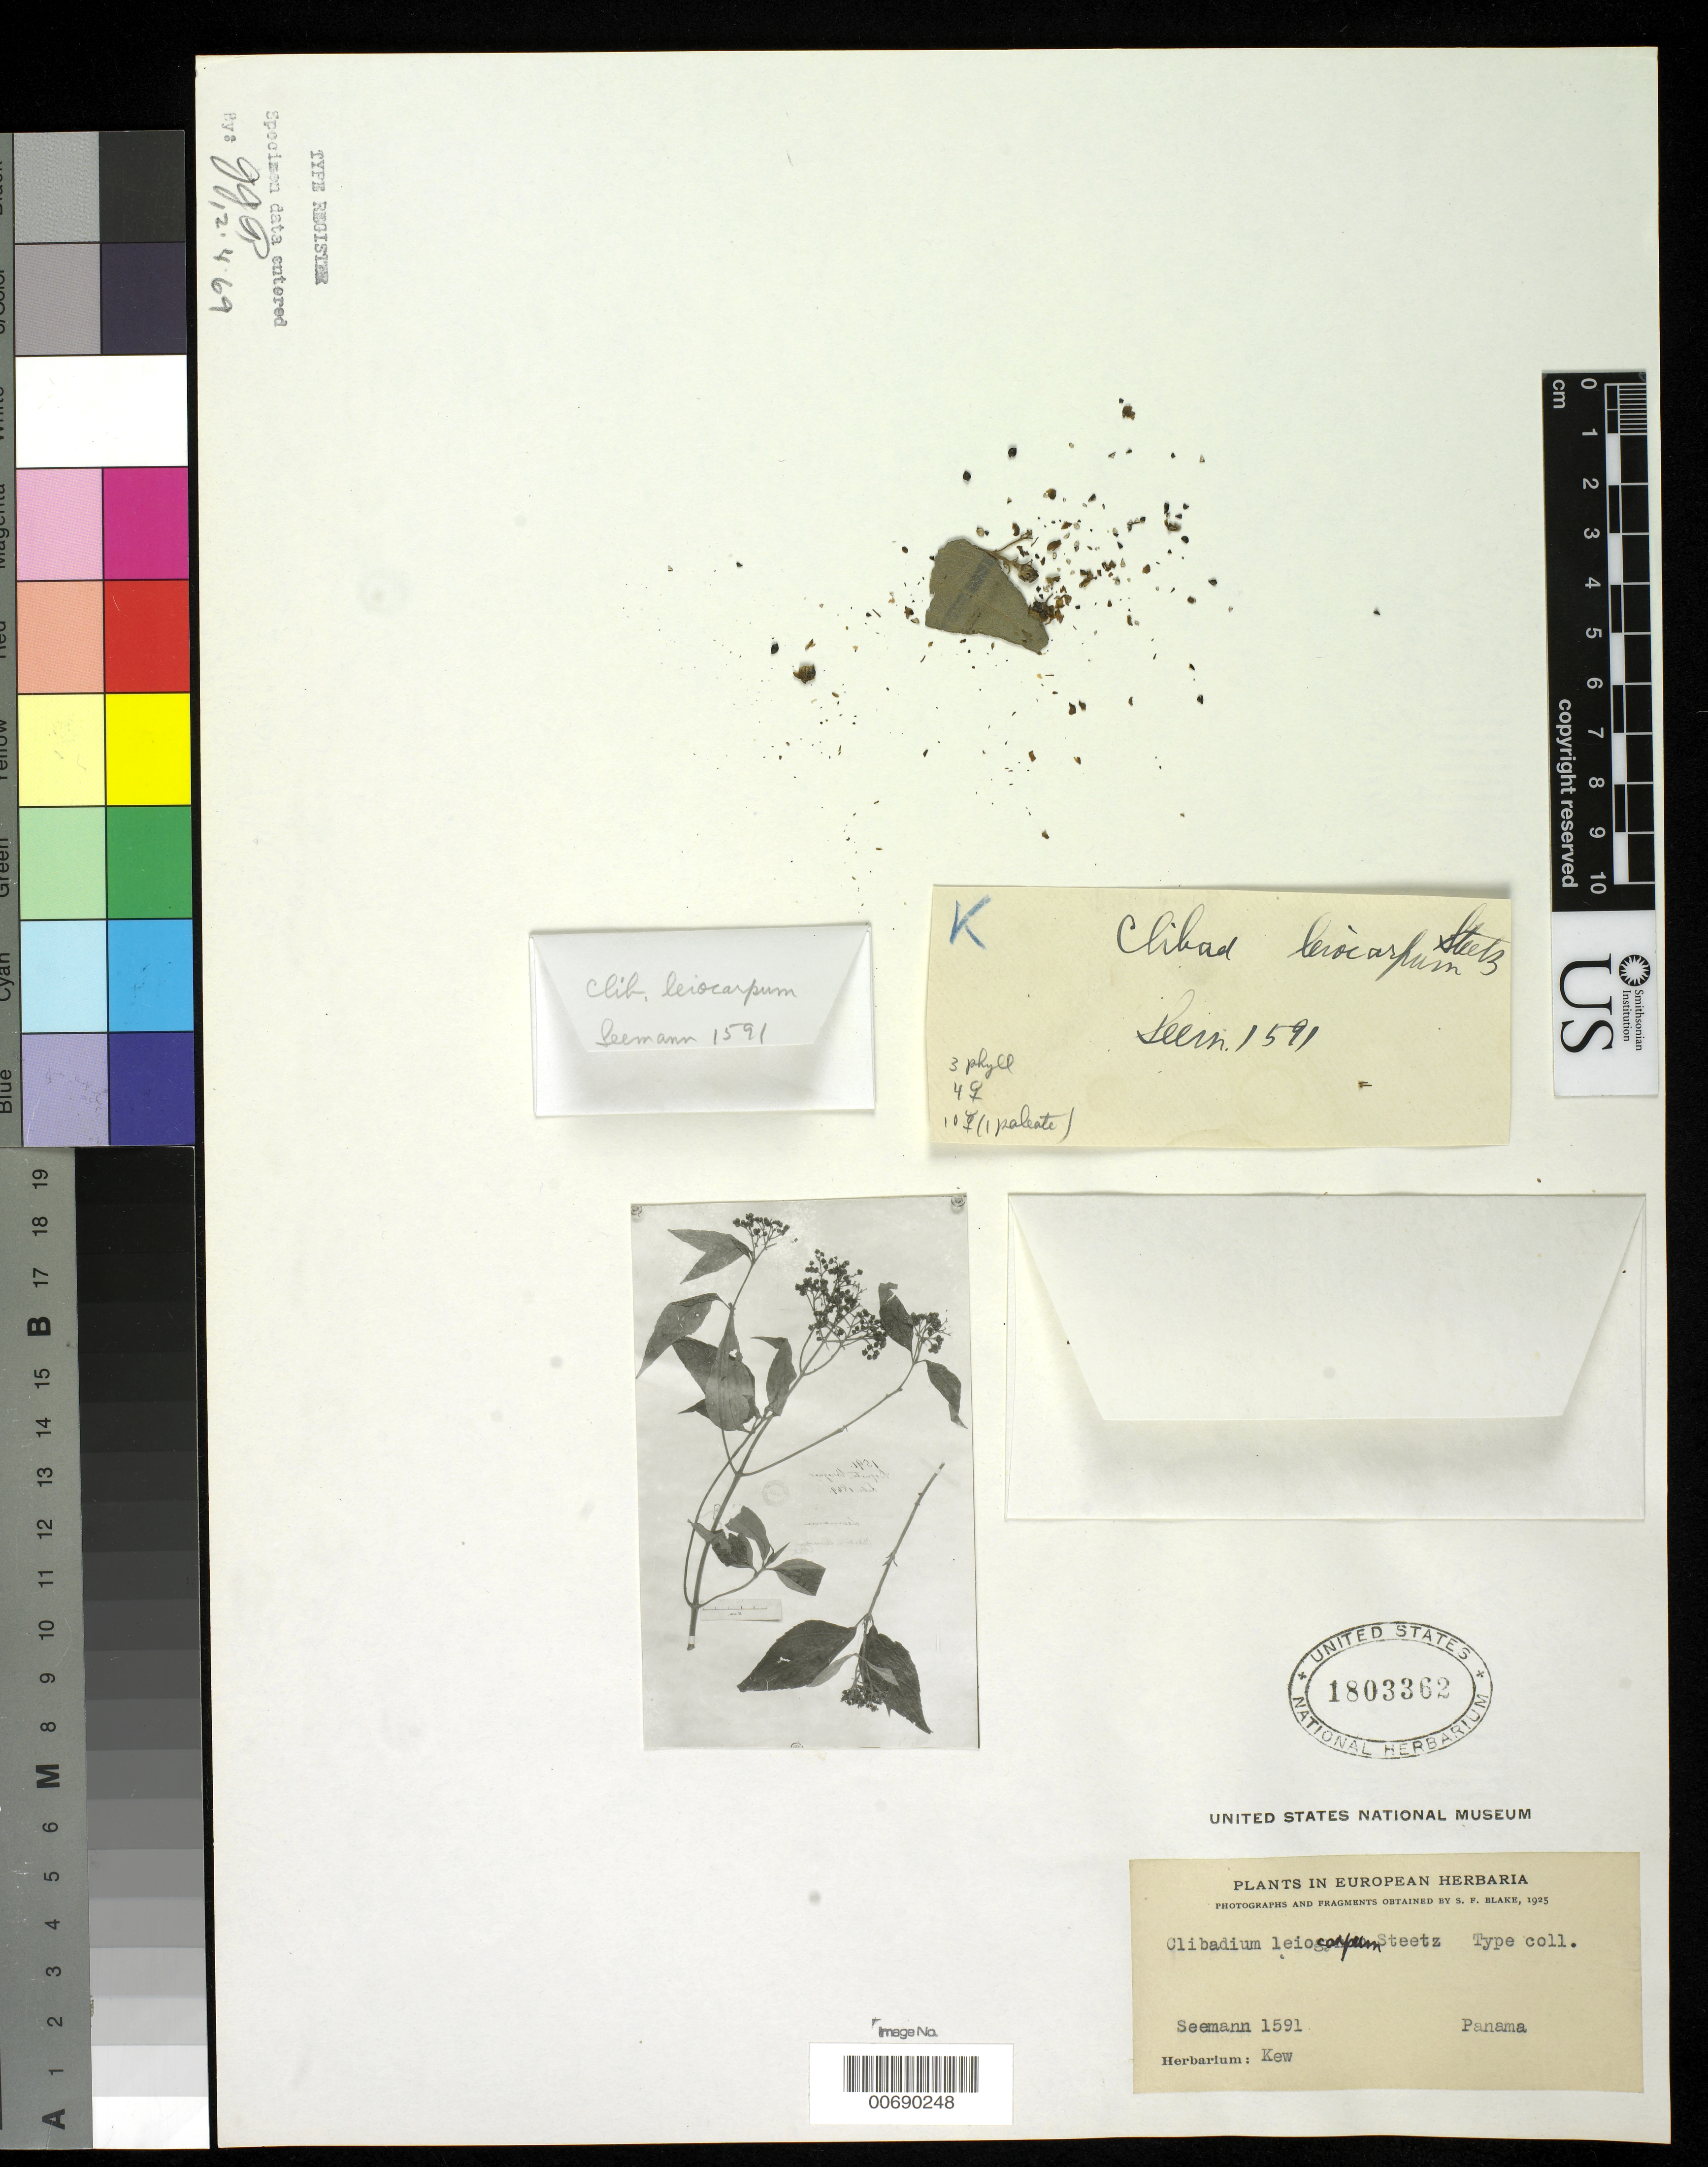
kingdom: Plantae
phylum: Tracheophyta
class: Magnoliopsida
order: Asterales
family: Asteraceae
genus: Clibadium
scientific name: Clibadium leiocarpum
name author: Steetz in Seem.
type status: Type Material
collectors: B. C. Seemann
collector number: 1591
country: Panama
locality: NW of Boquete towards Parque Nacional Volcan Baru.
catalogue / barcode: US 1803362